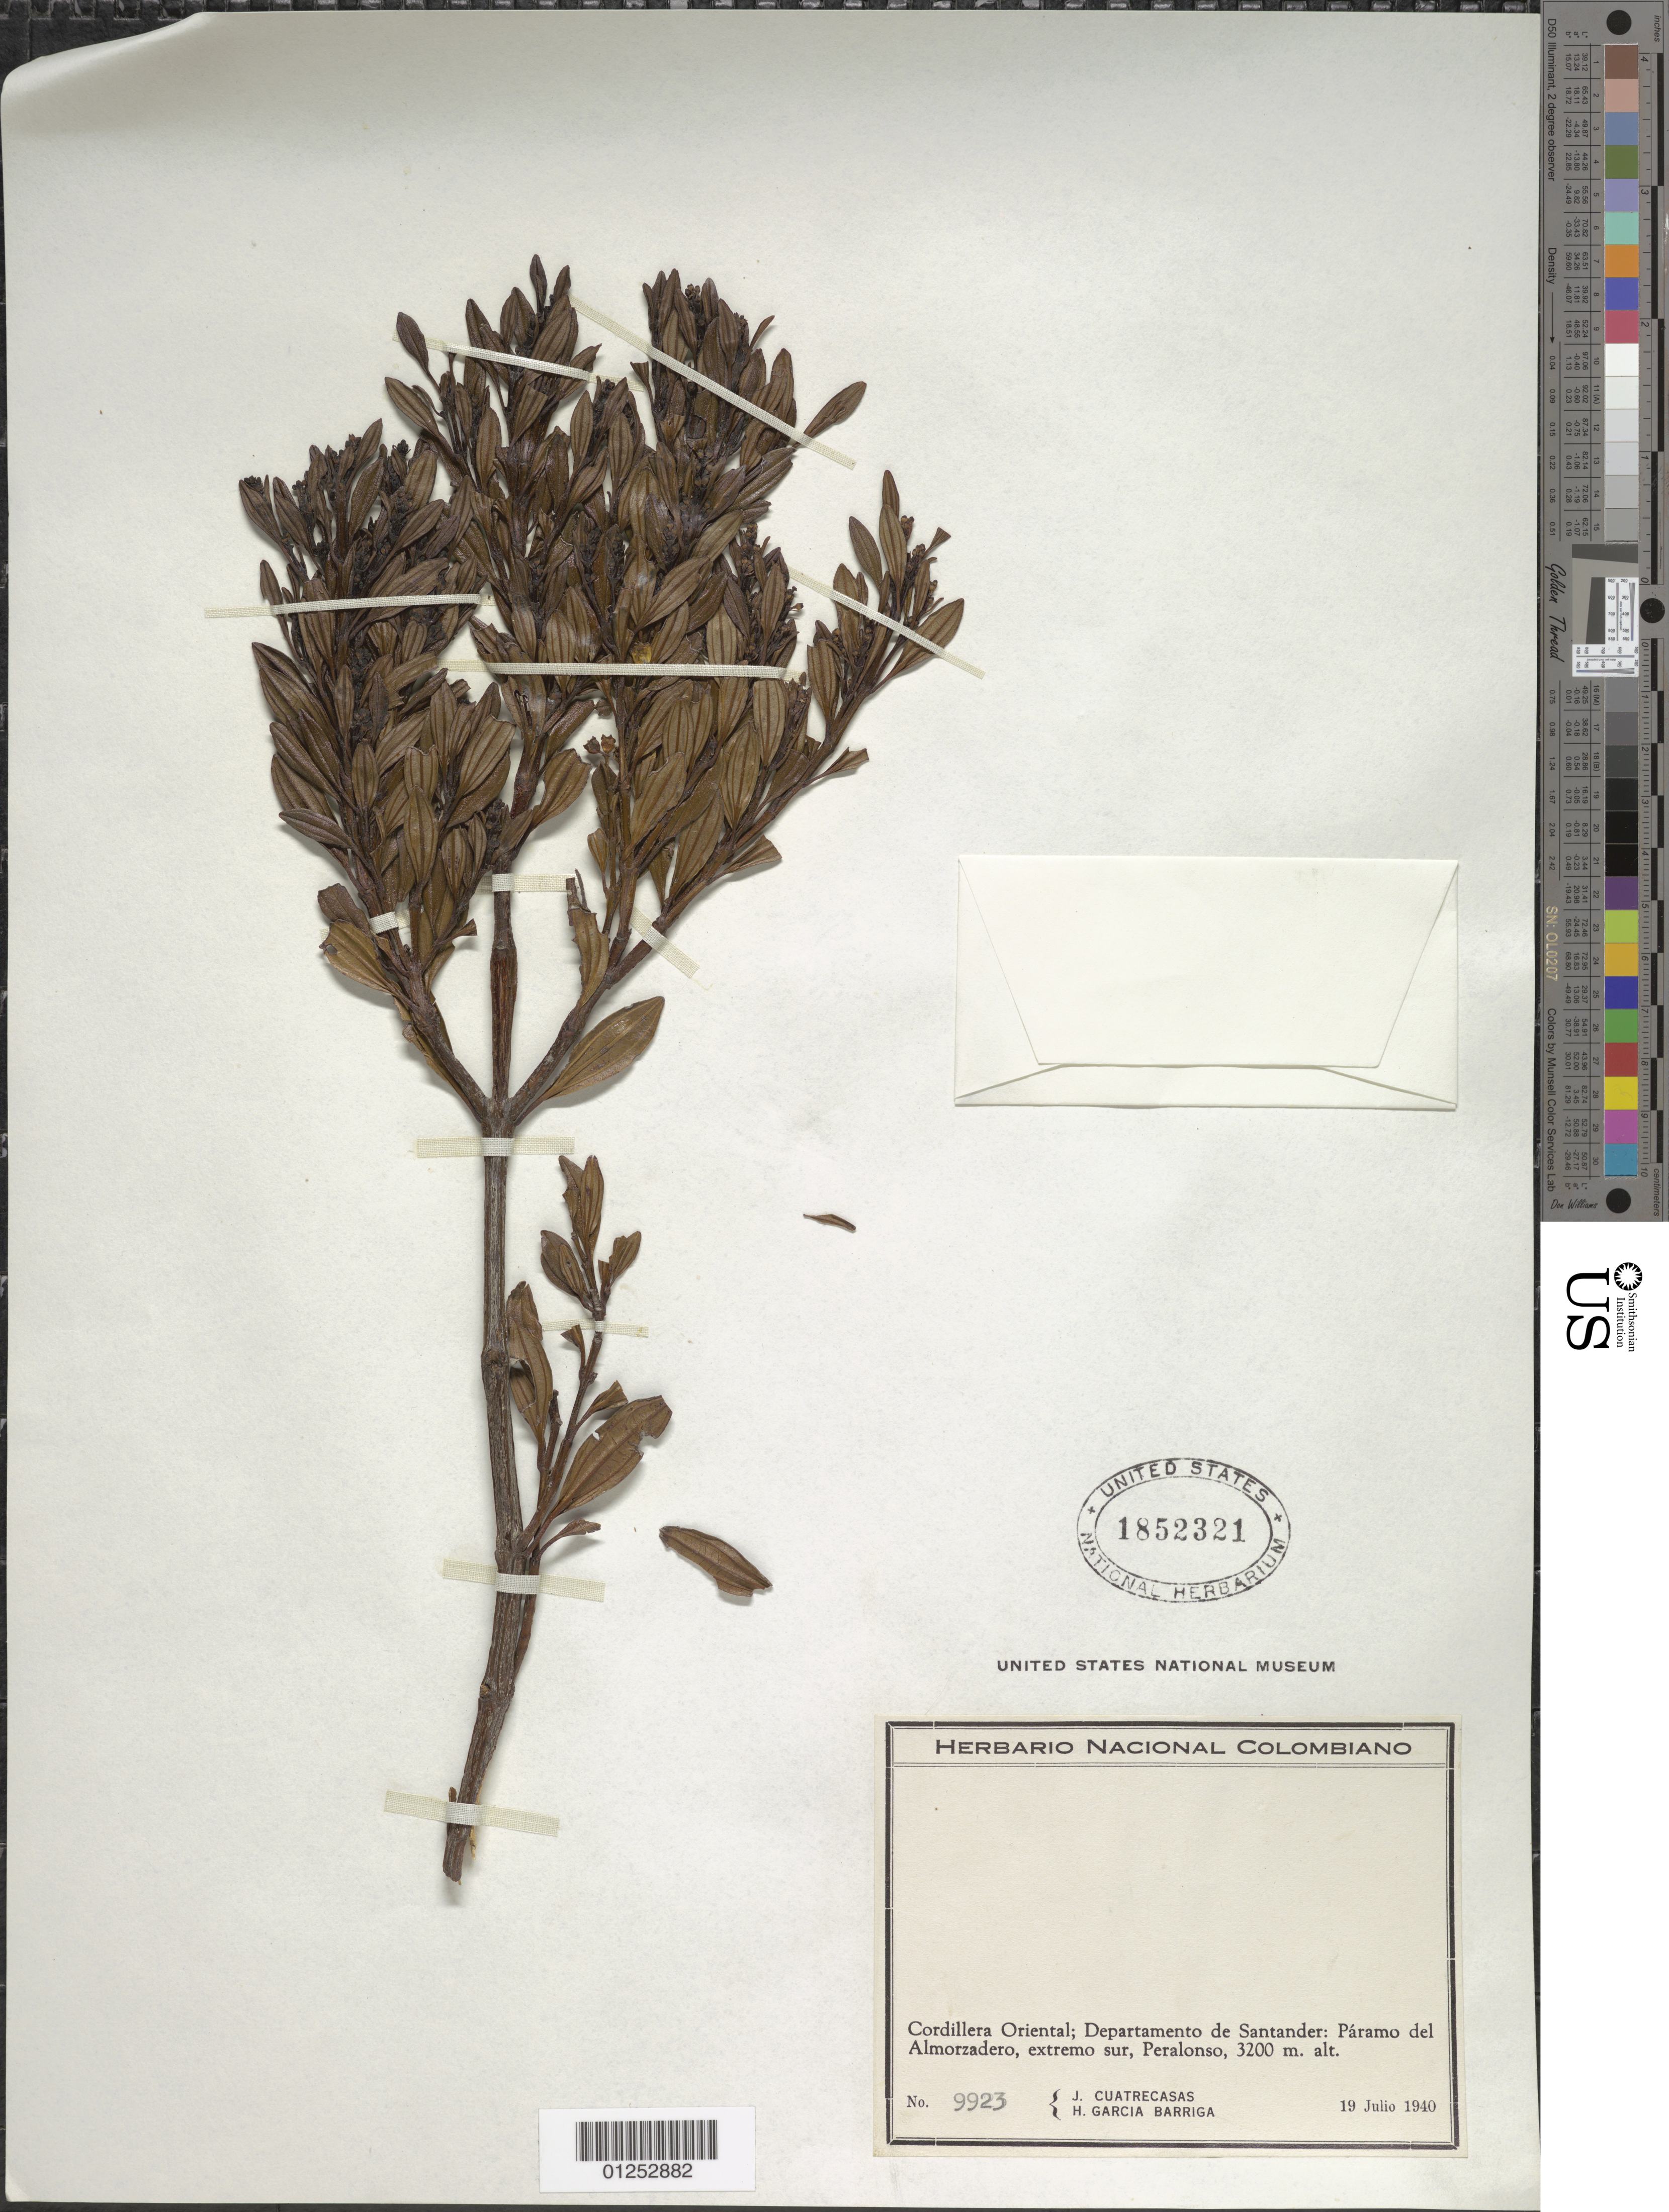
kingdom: Plantae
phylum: Tracheophyta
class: Magnoliopsida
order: Myrtales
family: Melastomataceae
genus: Miconia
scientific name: Miconia sp.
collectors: J. Cuatrecasas & H. García Barriga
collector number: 9923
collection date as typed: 19 Jul 1940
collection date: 1940-07-19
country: Colombia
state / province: Santander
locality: Cordillera Oriental, Paramo del Almorzadero, extremo sur, Peralonso.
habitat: Paramo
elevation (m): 3200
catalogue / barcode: US 1852321